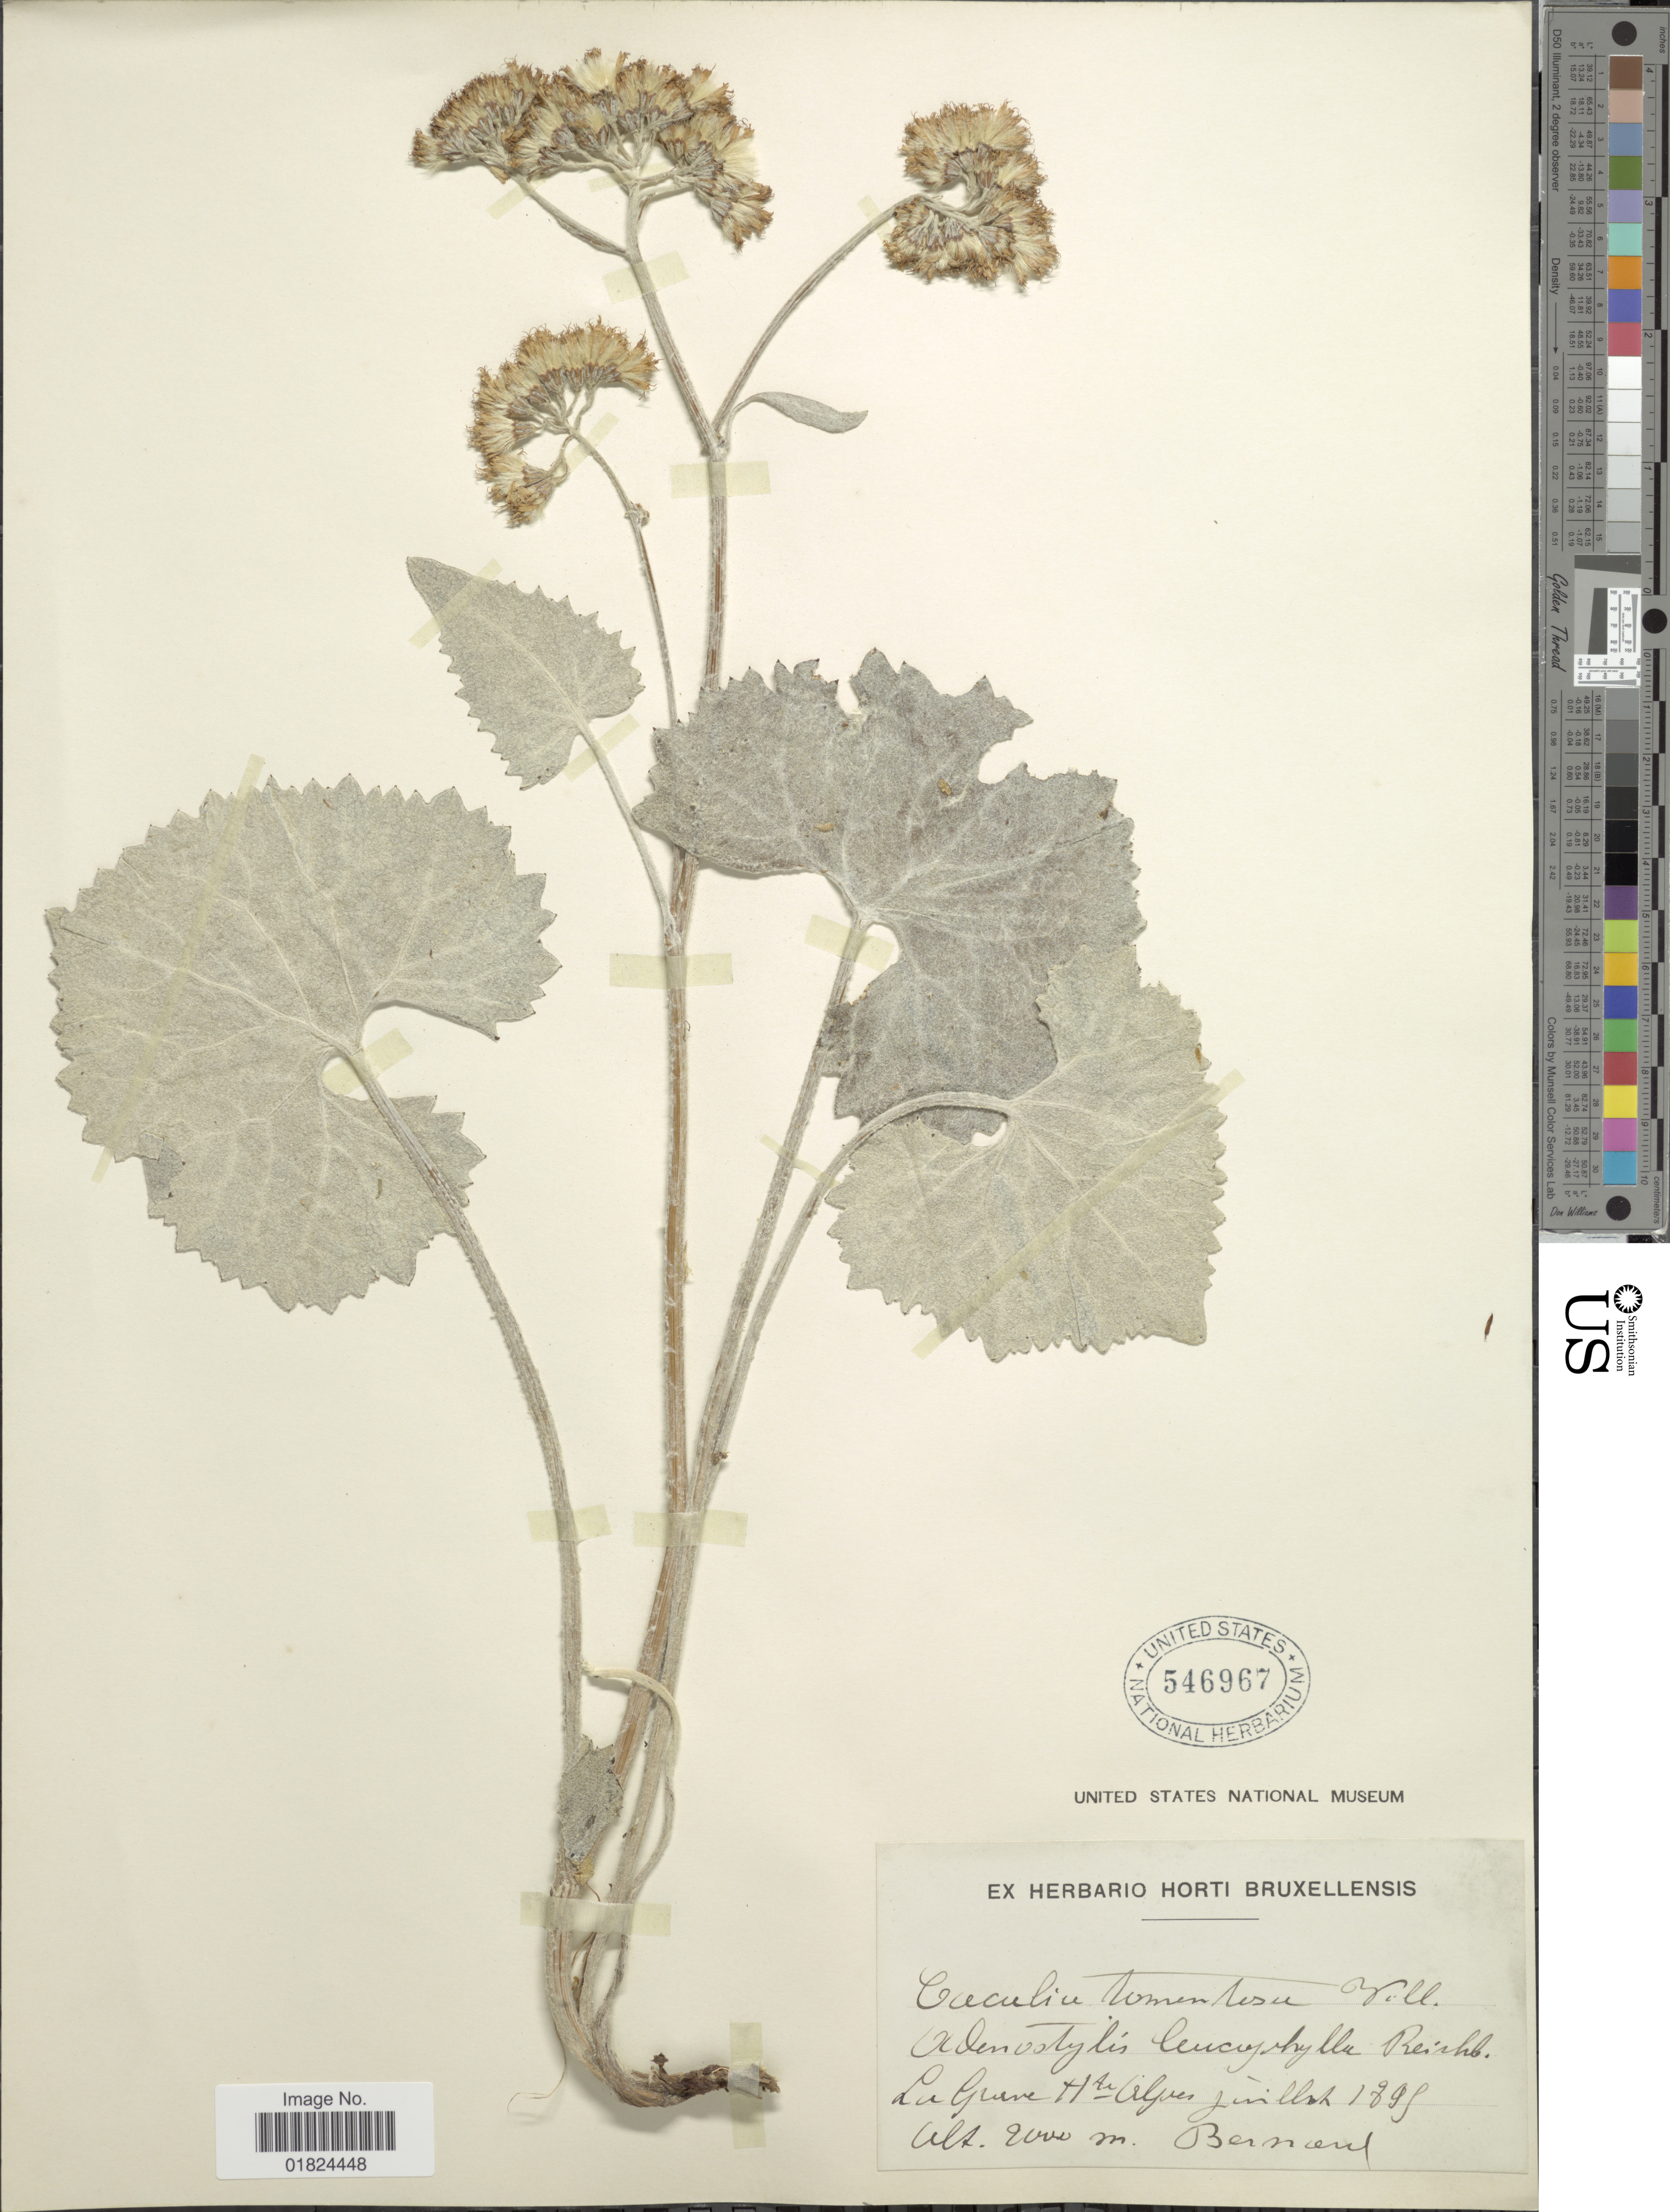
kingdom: Plantae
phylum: Tracheophyta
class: Magnoliopsida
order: Asterales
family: Asteraceae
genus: Adenostyles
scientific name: Adenostyles leucophylla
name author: (Willd.) Rchb.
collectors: -. Bernard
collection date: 1899-07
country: France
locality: La Grave, Hte Alpes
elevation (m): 2000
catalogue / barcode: US 546967